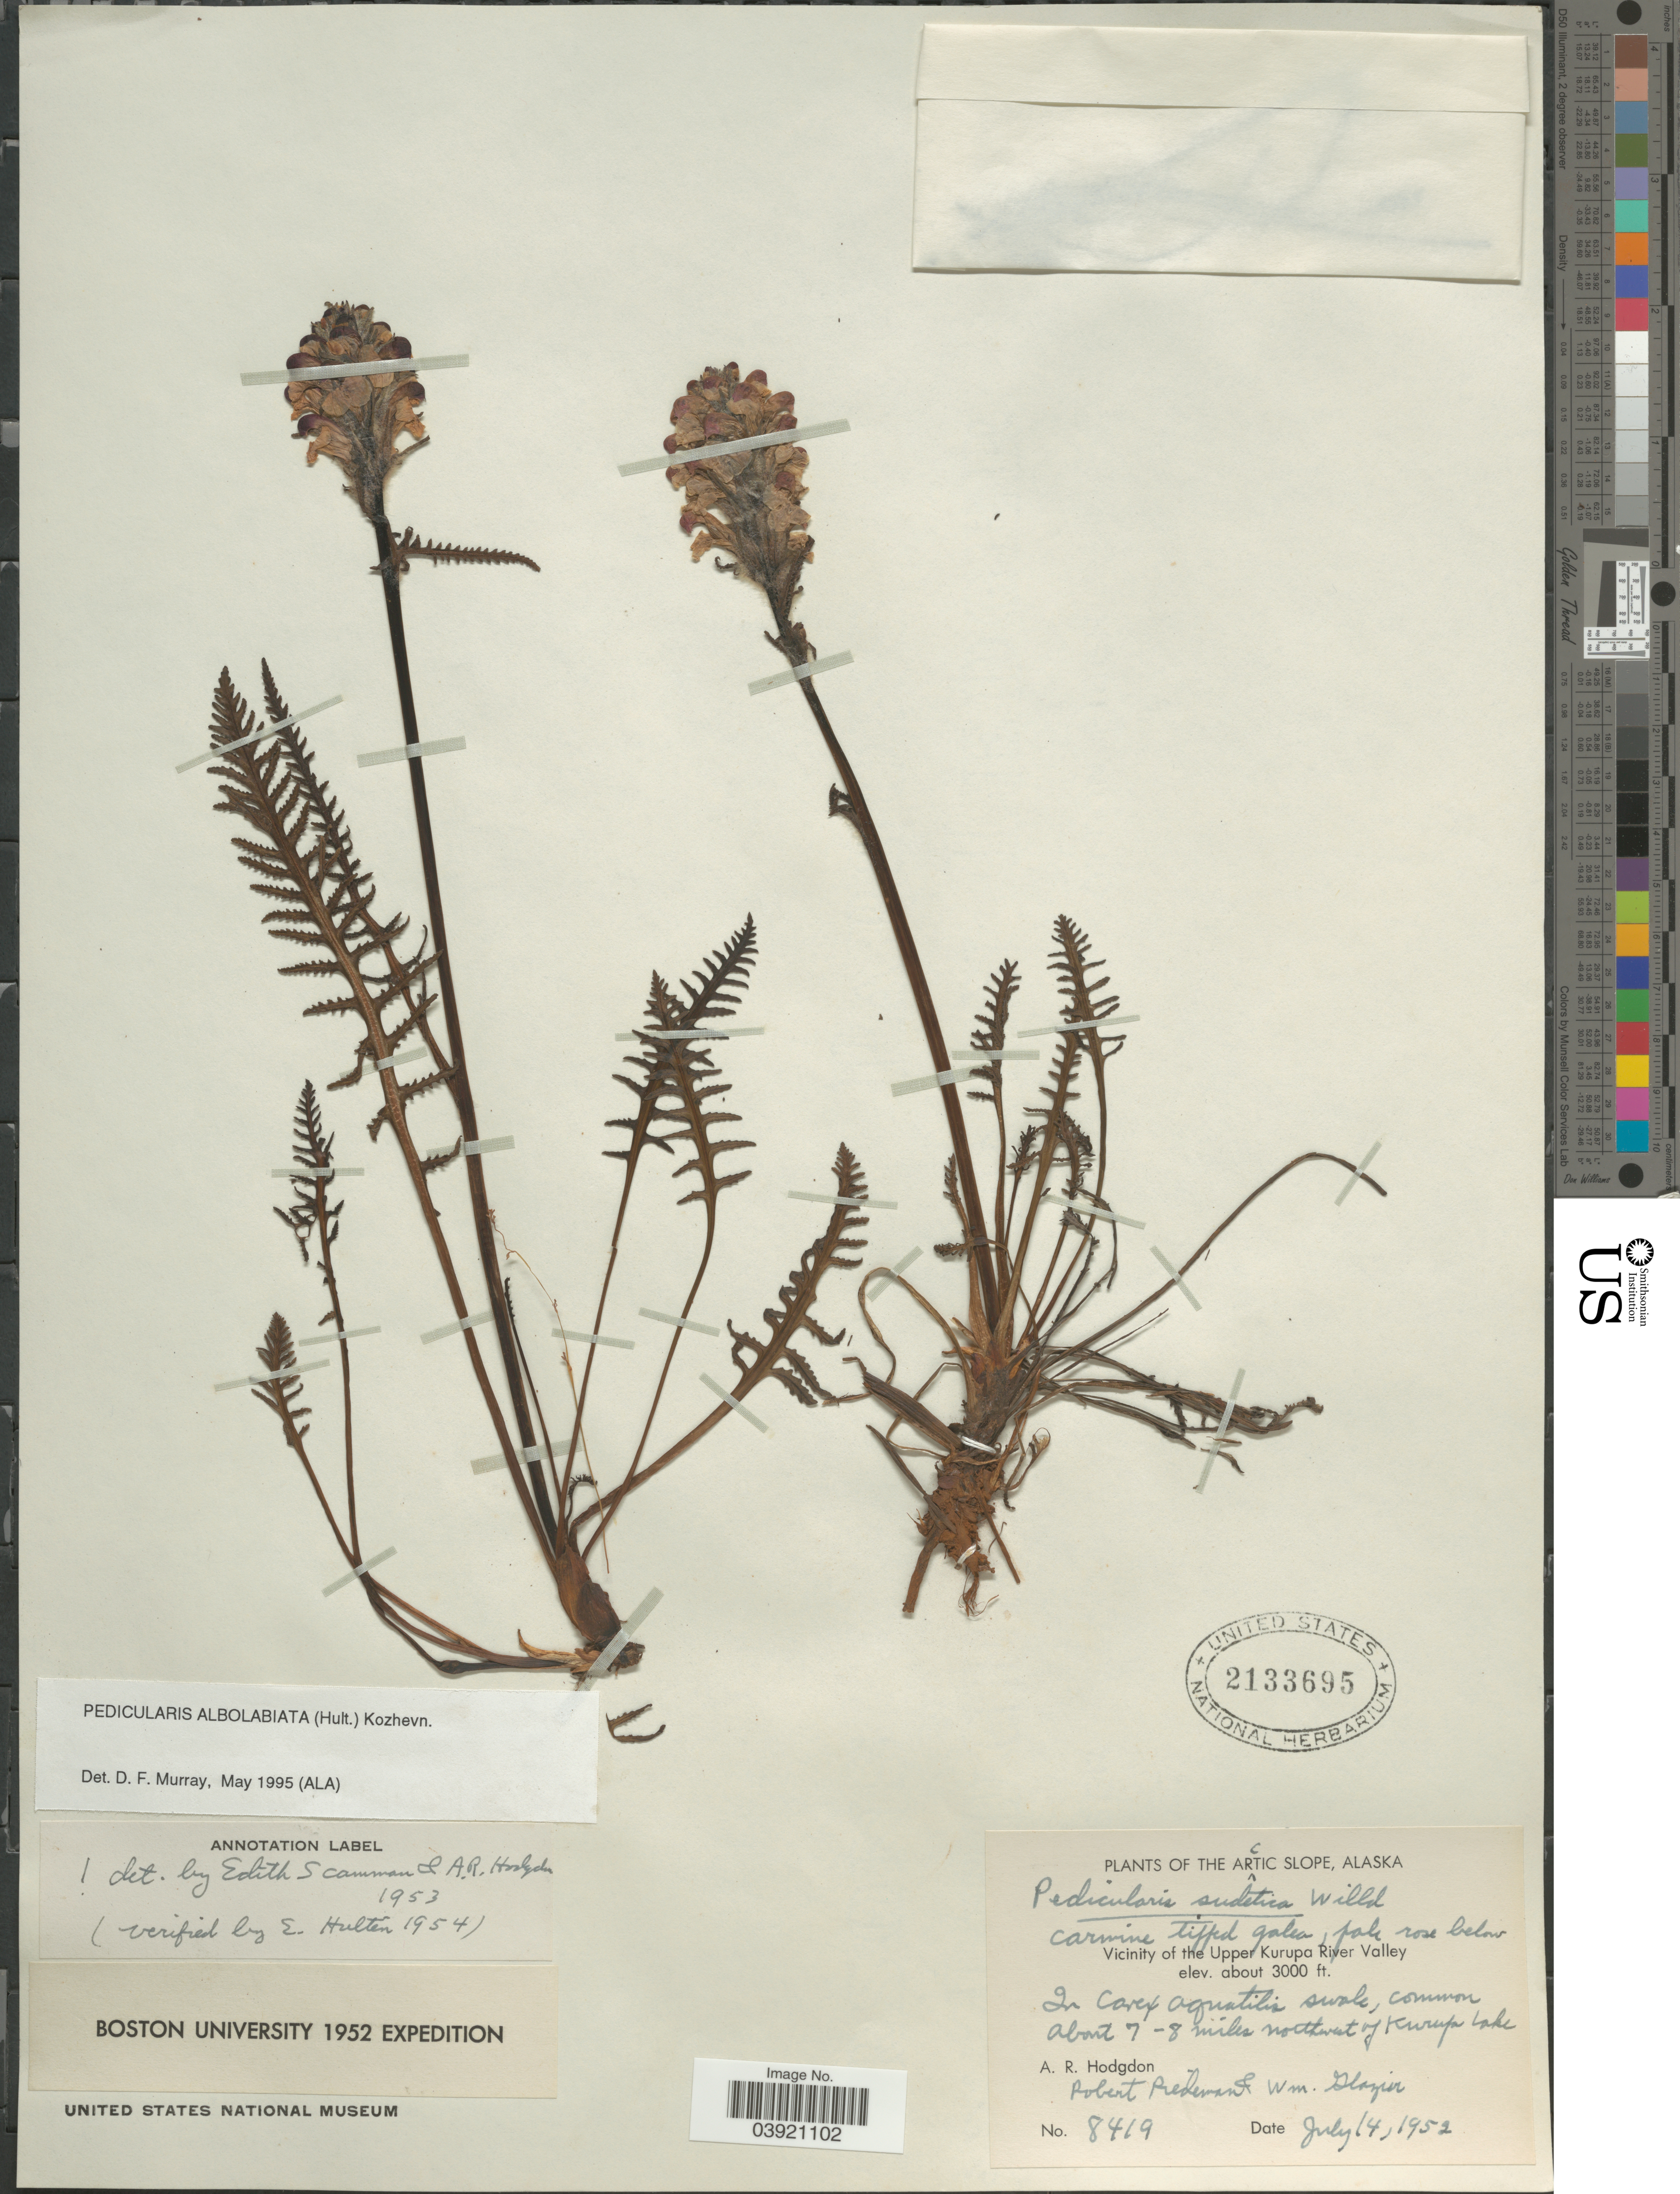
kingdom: Plantae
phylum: Tracheophyta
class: Magnoliopsida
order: Lamiales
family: Orobanchaceae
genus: Pedicularis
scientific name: Pedicularis albolabiata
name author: (Hultén) Kozhevn.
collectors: A. R. Hodgdon, R. Piedeman & W. Glazier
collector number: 8419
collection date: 1952-07-14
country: United States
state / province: Alaska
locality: Arctic Slope. Vicinity of the Upper Kurupa River Valley. About 7-8 miles northwest of Kurupa Lake.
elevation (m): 914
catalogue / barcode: US 2133695